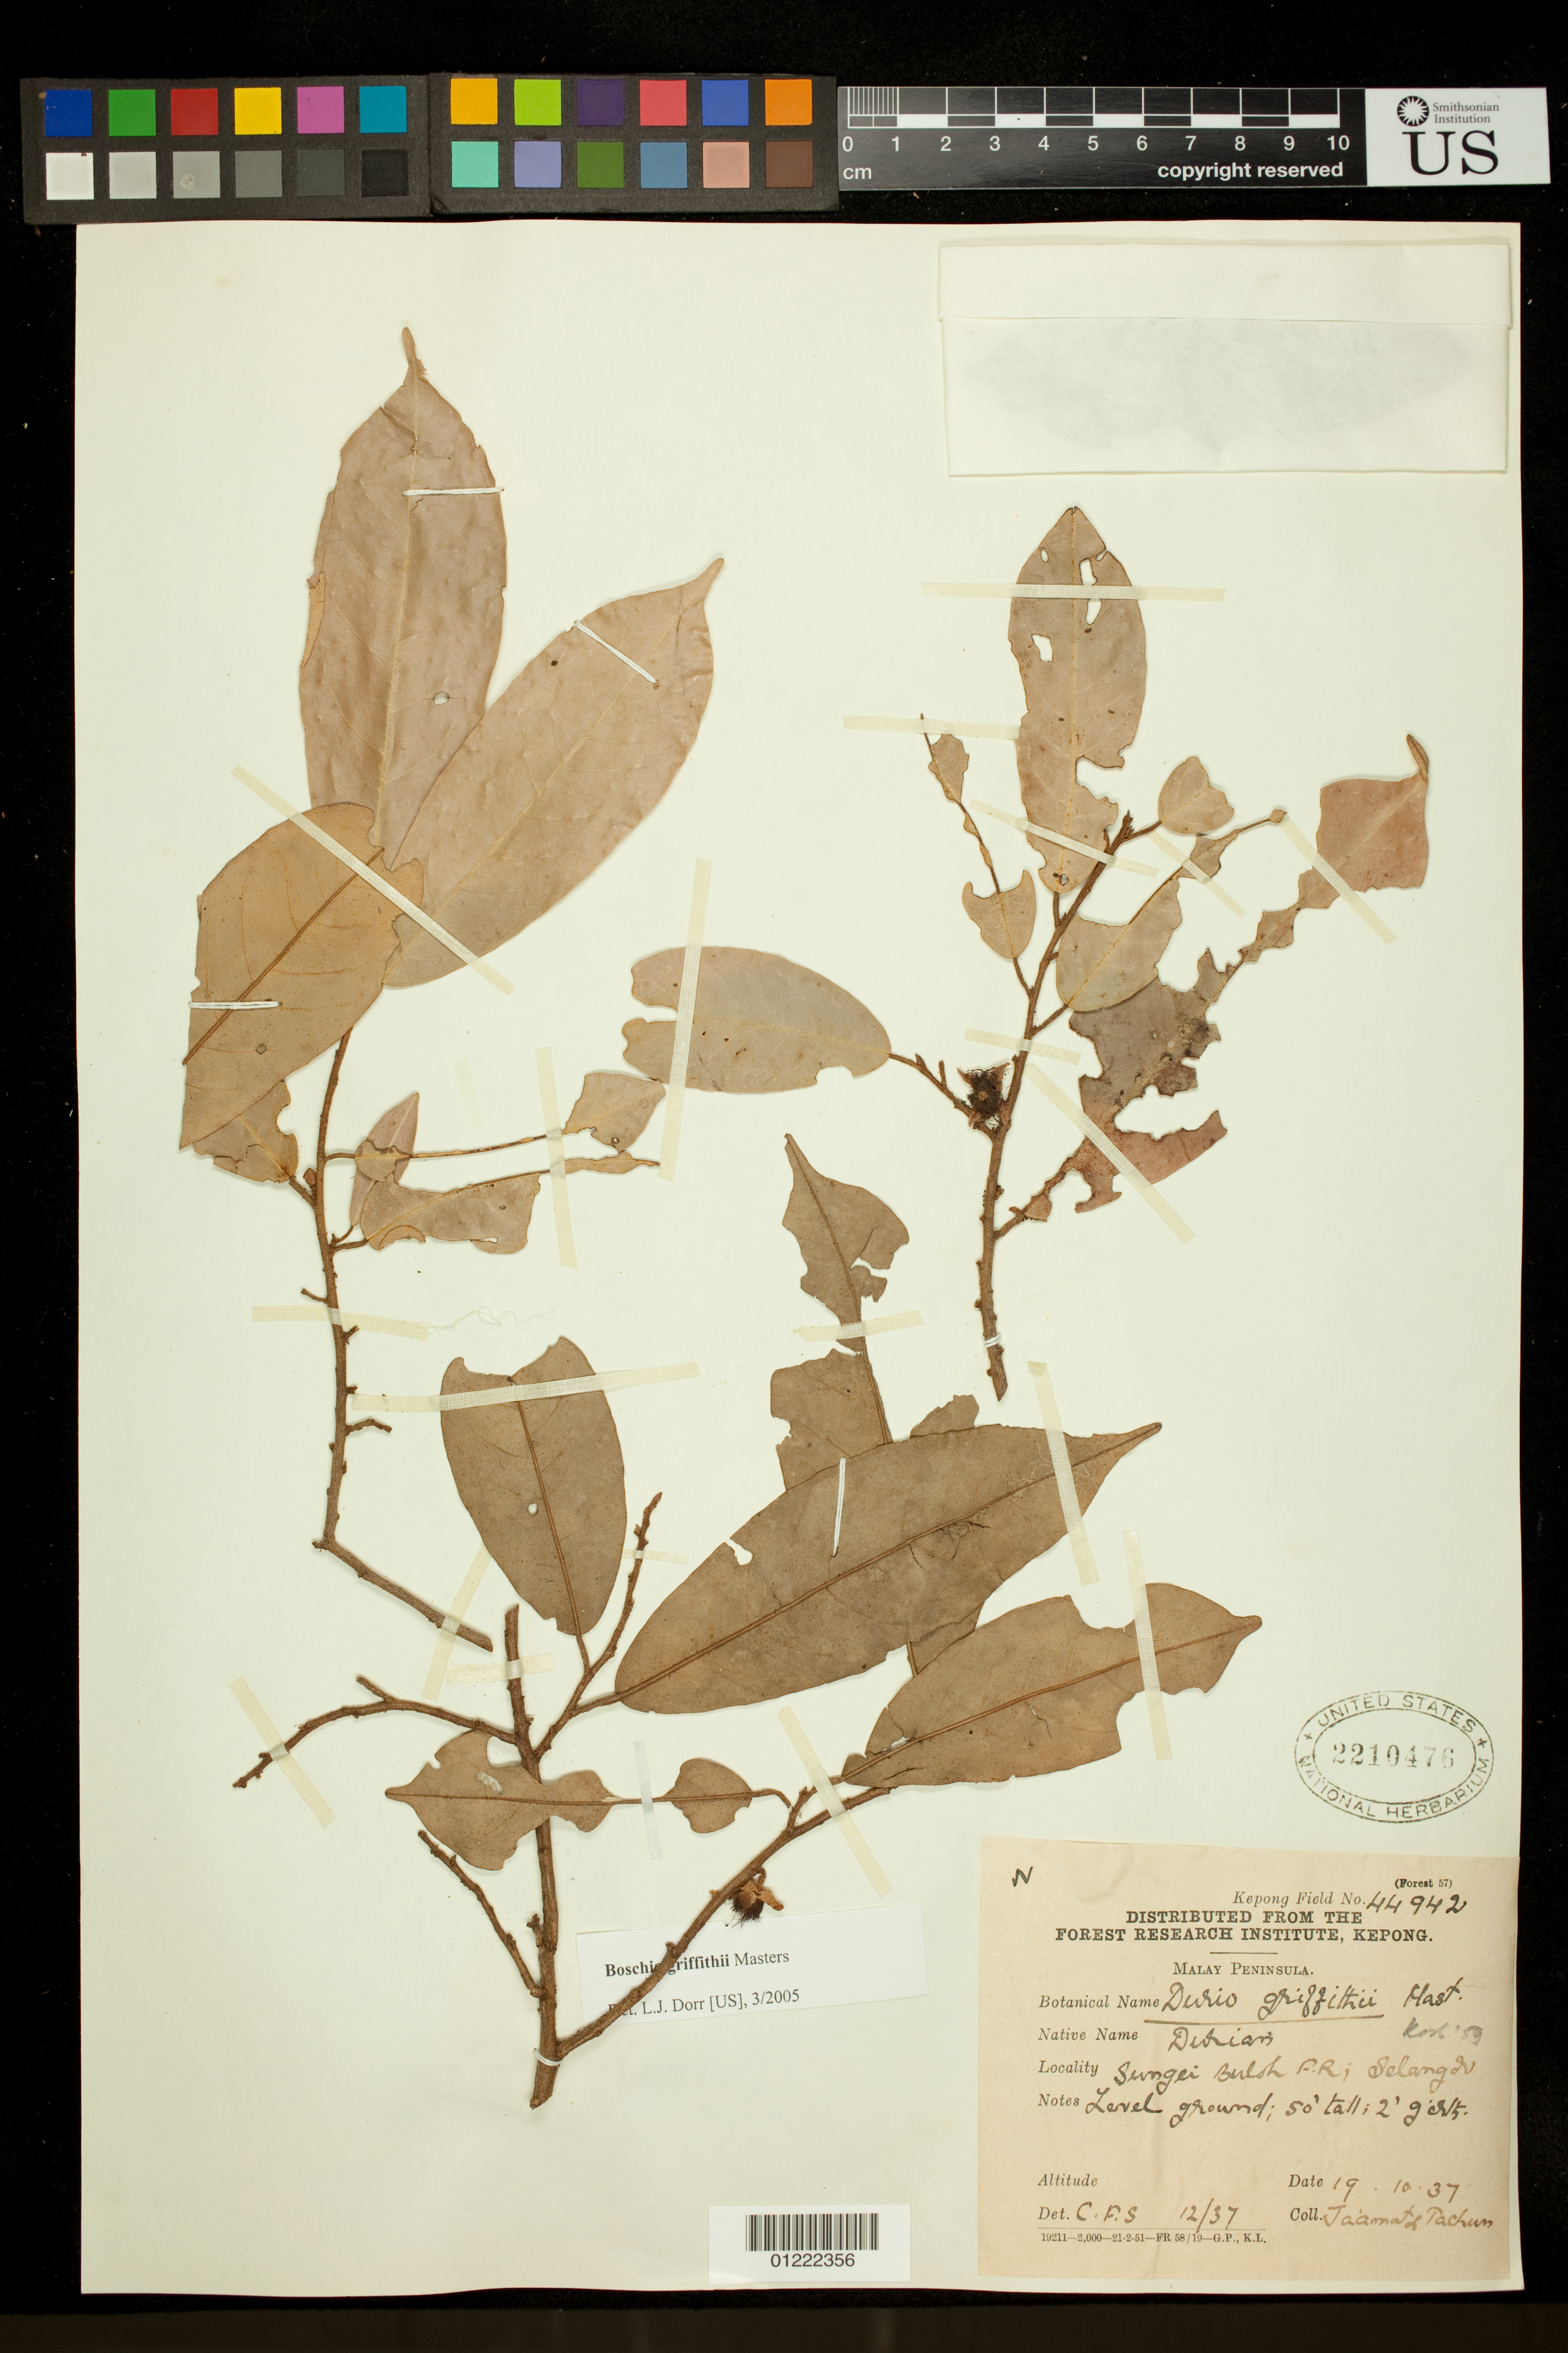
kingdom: Plantae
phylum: Tracheophyta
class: Magnoliopsida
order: Malvales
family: Malvaceae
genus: Boschia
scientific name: Boschia griffithii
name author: Mast.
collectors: Ja'amat, -- & -. Tachun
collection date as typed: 10/19/1937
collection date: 1937-10-19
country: Malaysia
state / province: Selangor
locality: Malay Peninsula, Sungei Buloh F. R. : Selangor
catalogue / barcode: US 2210476